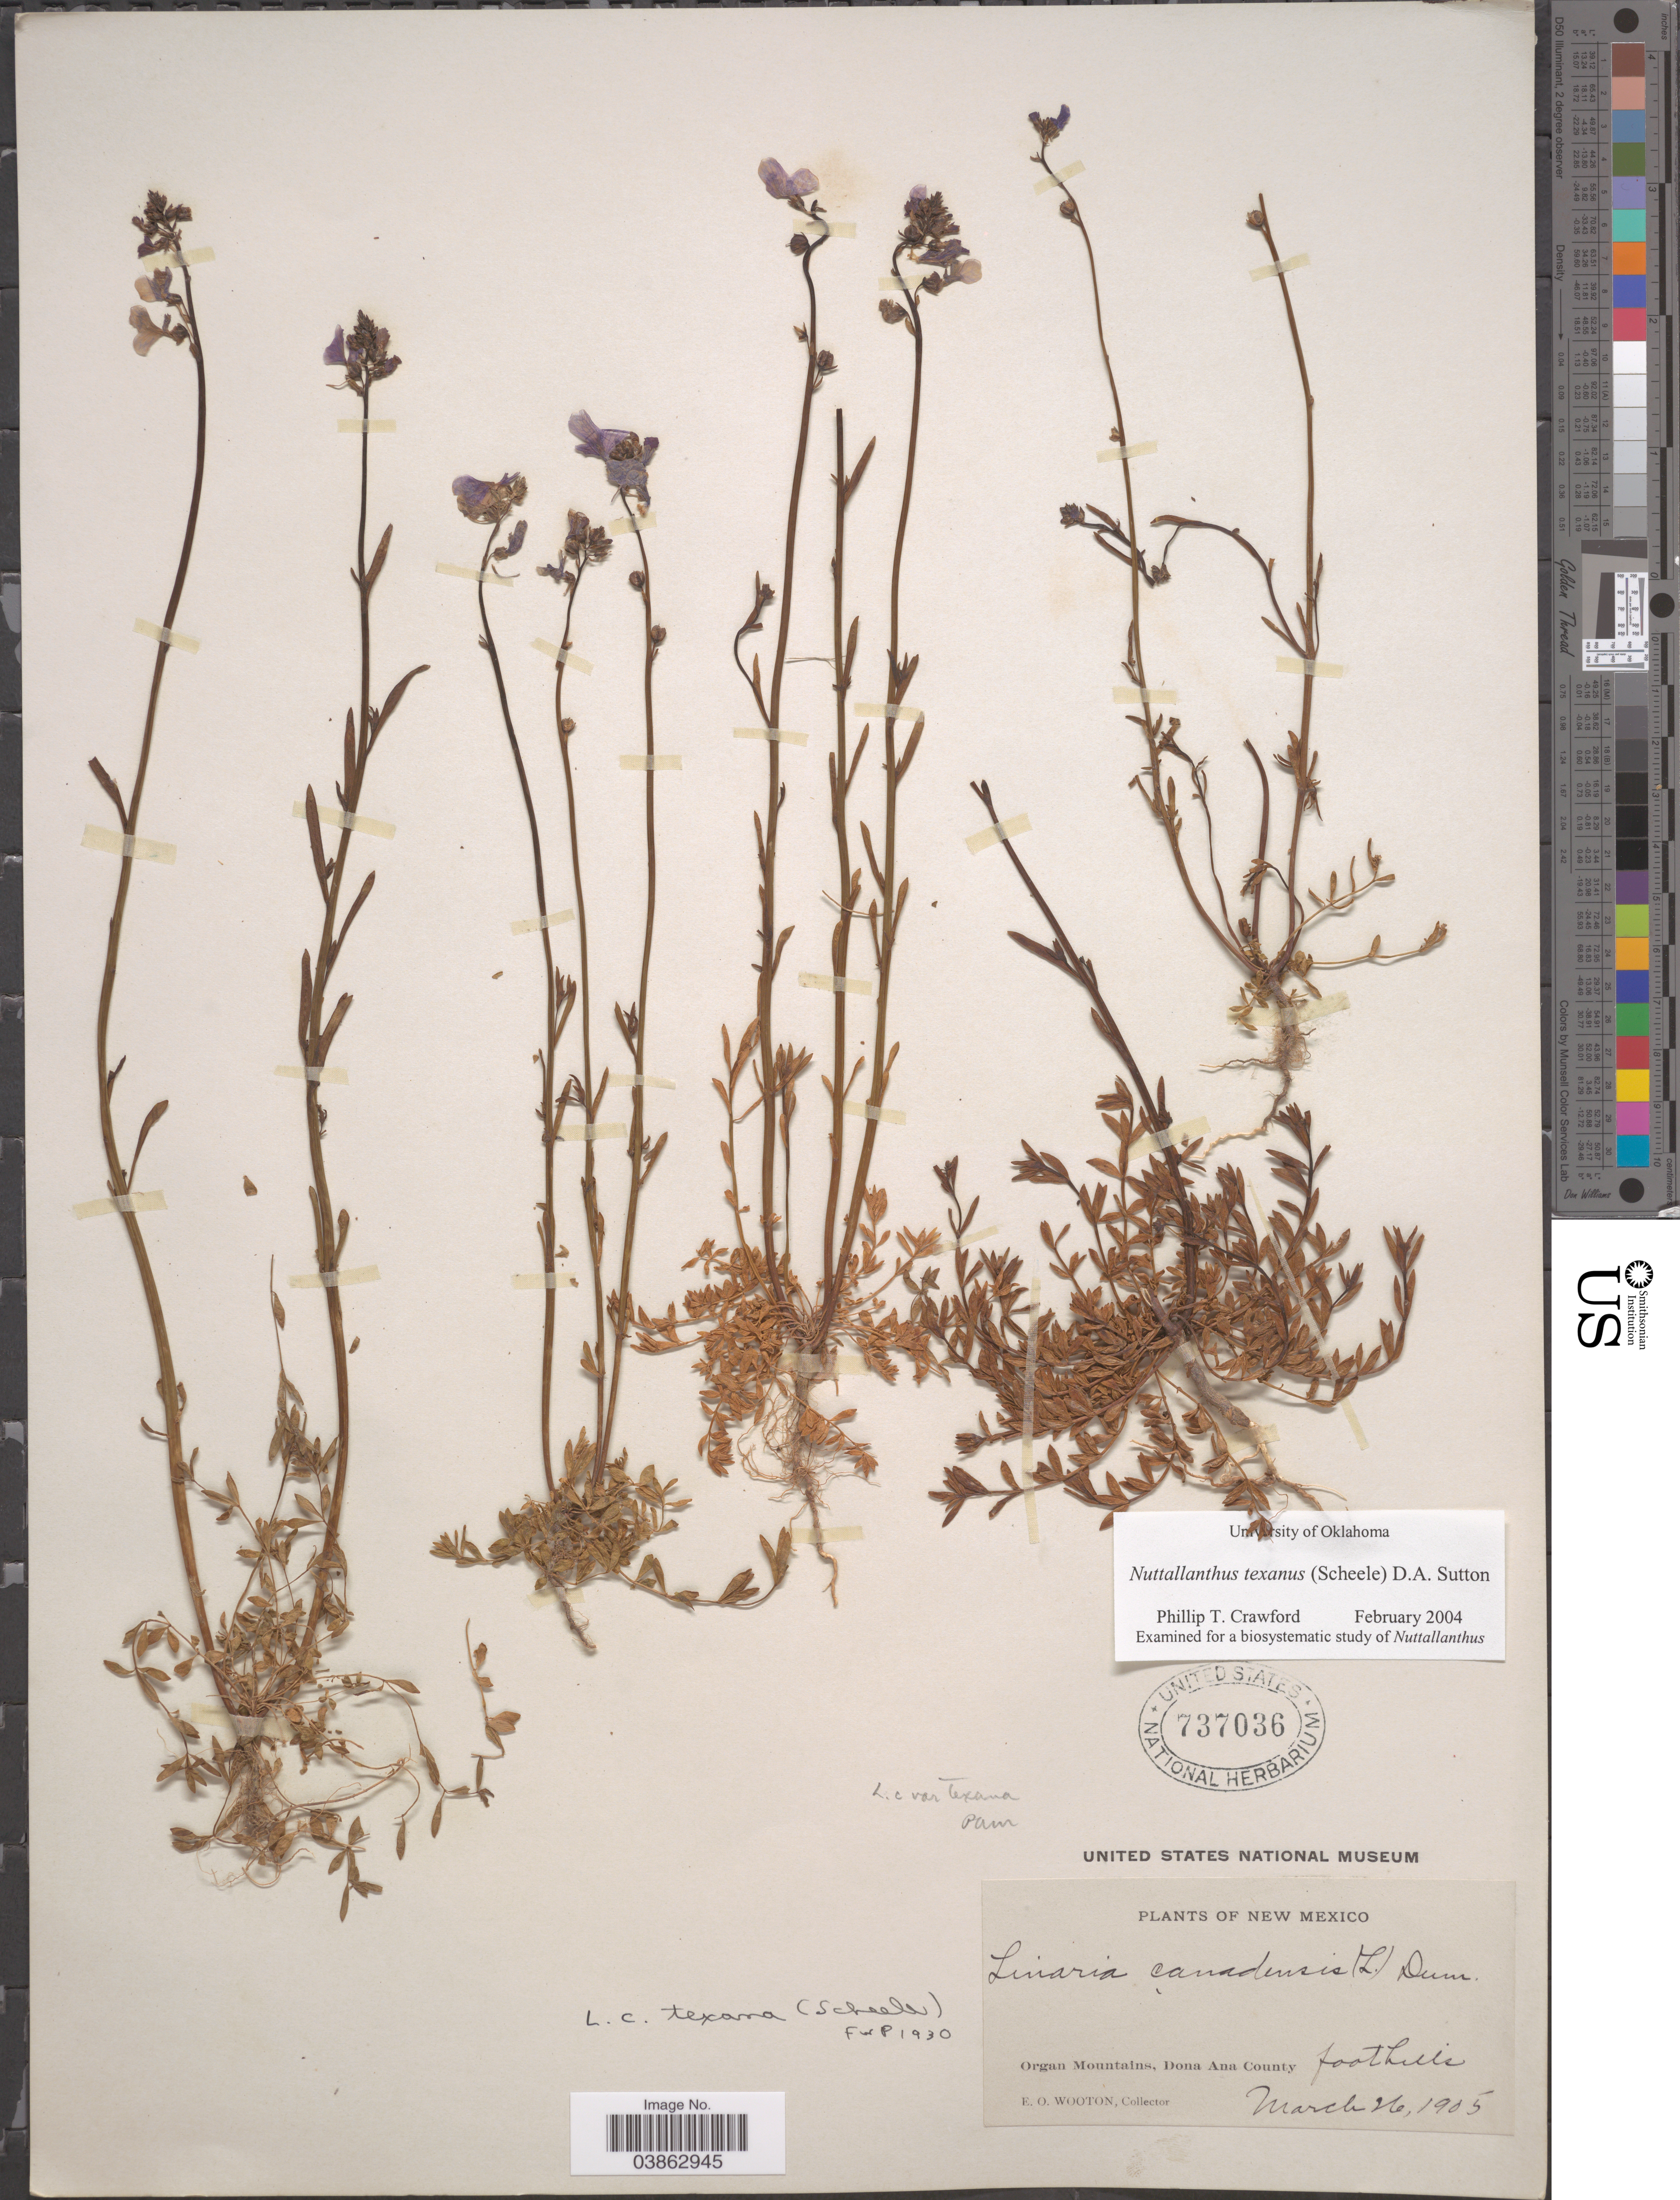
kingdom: Plantae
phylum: Tracheophyta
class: Magnoliopsida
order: Lamiales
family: Plantaginaceae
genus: Linaria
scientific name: Linaria texana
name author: Scheele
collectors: E. O. Wooton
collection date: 1905-03-26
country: United States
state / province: New Mexico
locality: Organ Mountains, Dona Ana County. Foothills.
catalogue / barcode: US 737036